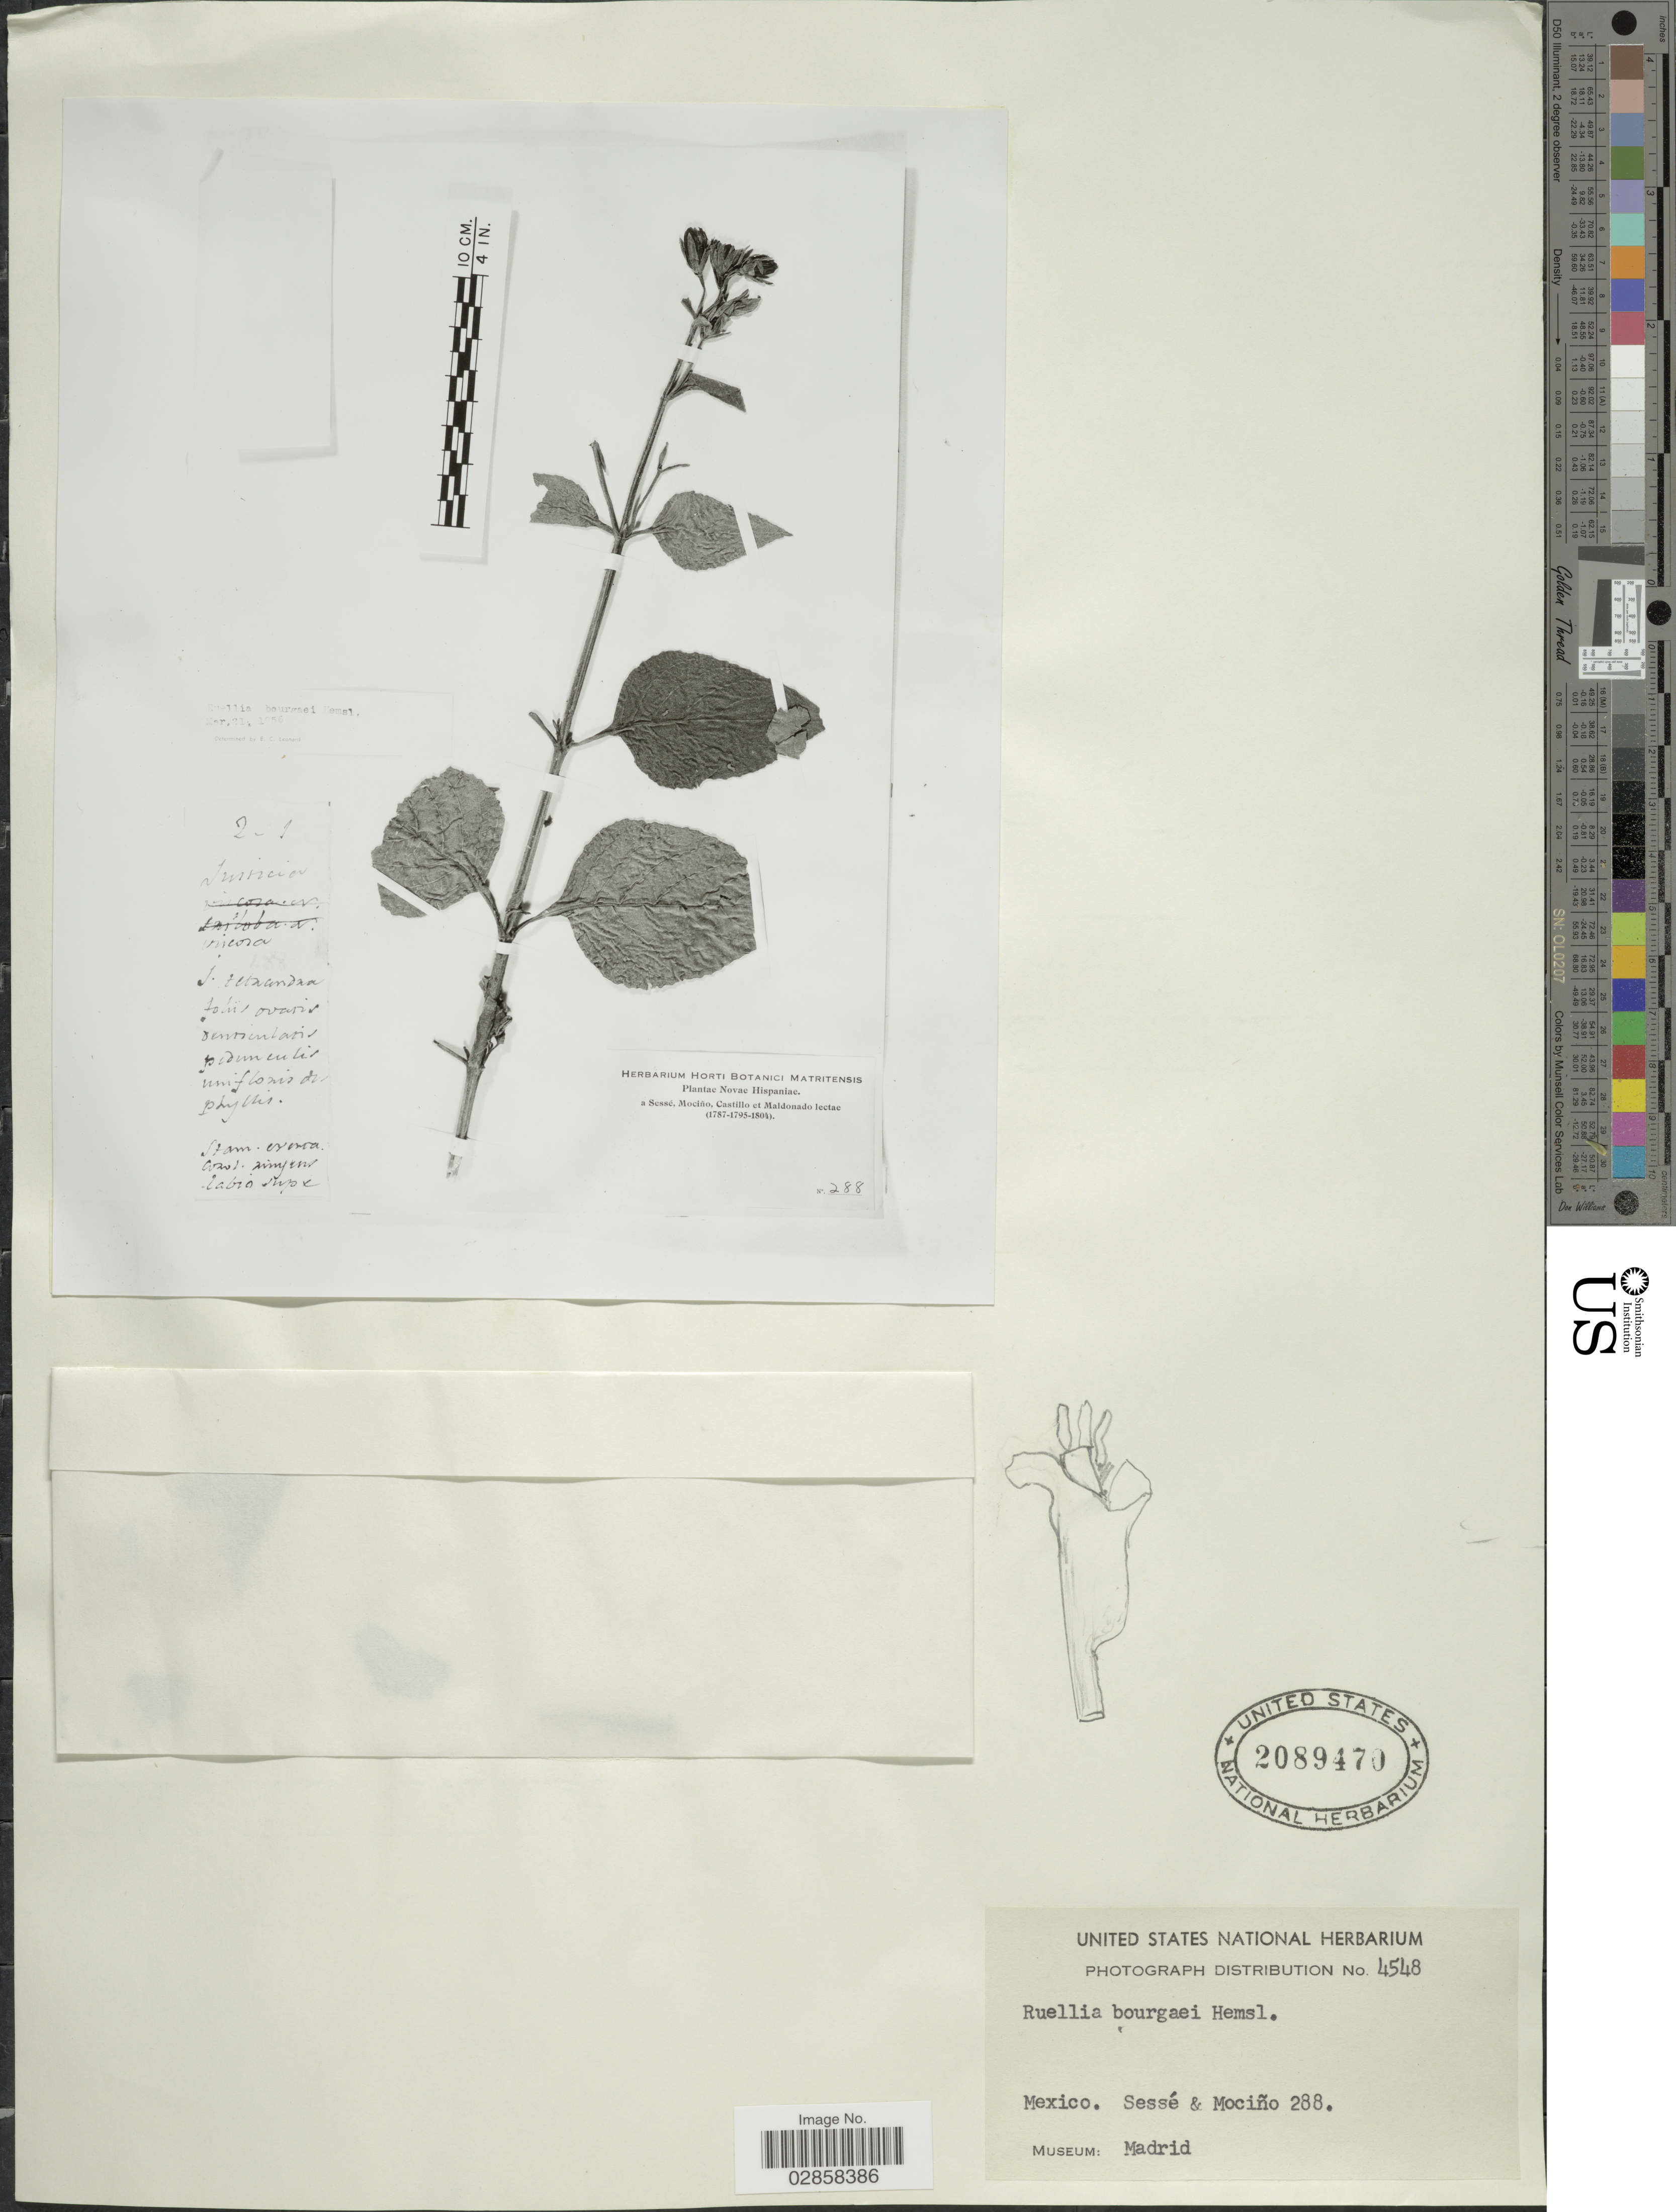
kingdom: Plantae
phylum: Tracheophyta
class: Magnoliopsida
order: Lamiales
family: Acanthaceae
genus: Ruellia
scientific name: Ruellia bourgaei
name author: Hemsl.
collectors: Sessé, --, Mociño, Castillo, -- & Maldonado, --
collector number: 288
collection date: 1787/1804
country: Mexico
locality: Novae Hispaniae.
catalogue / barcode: US 2089470